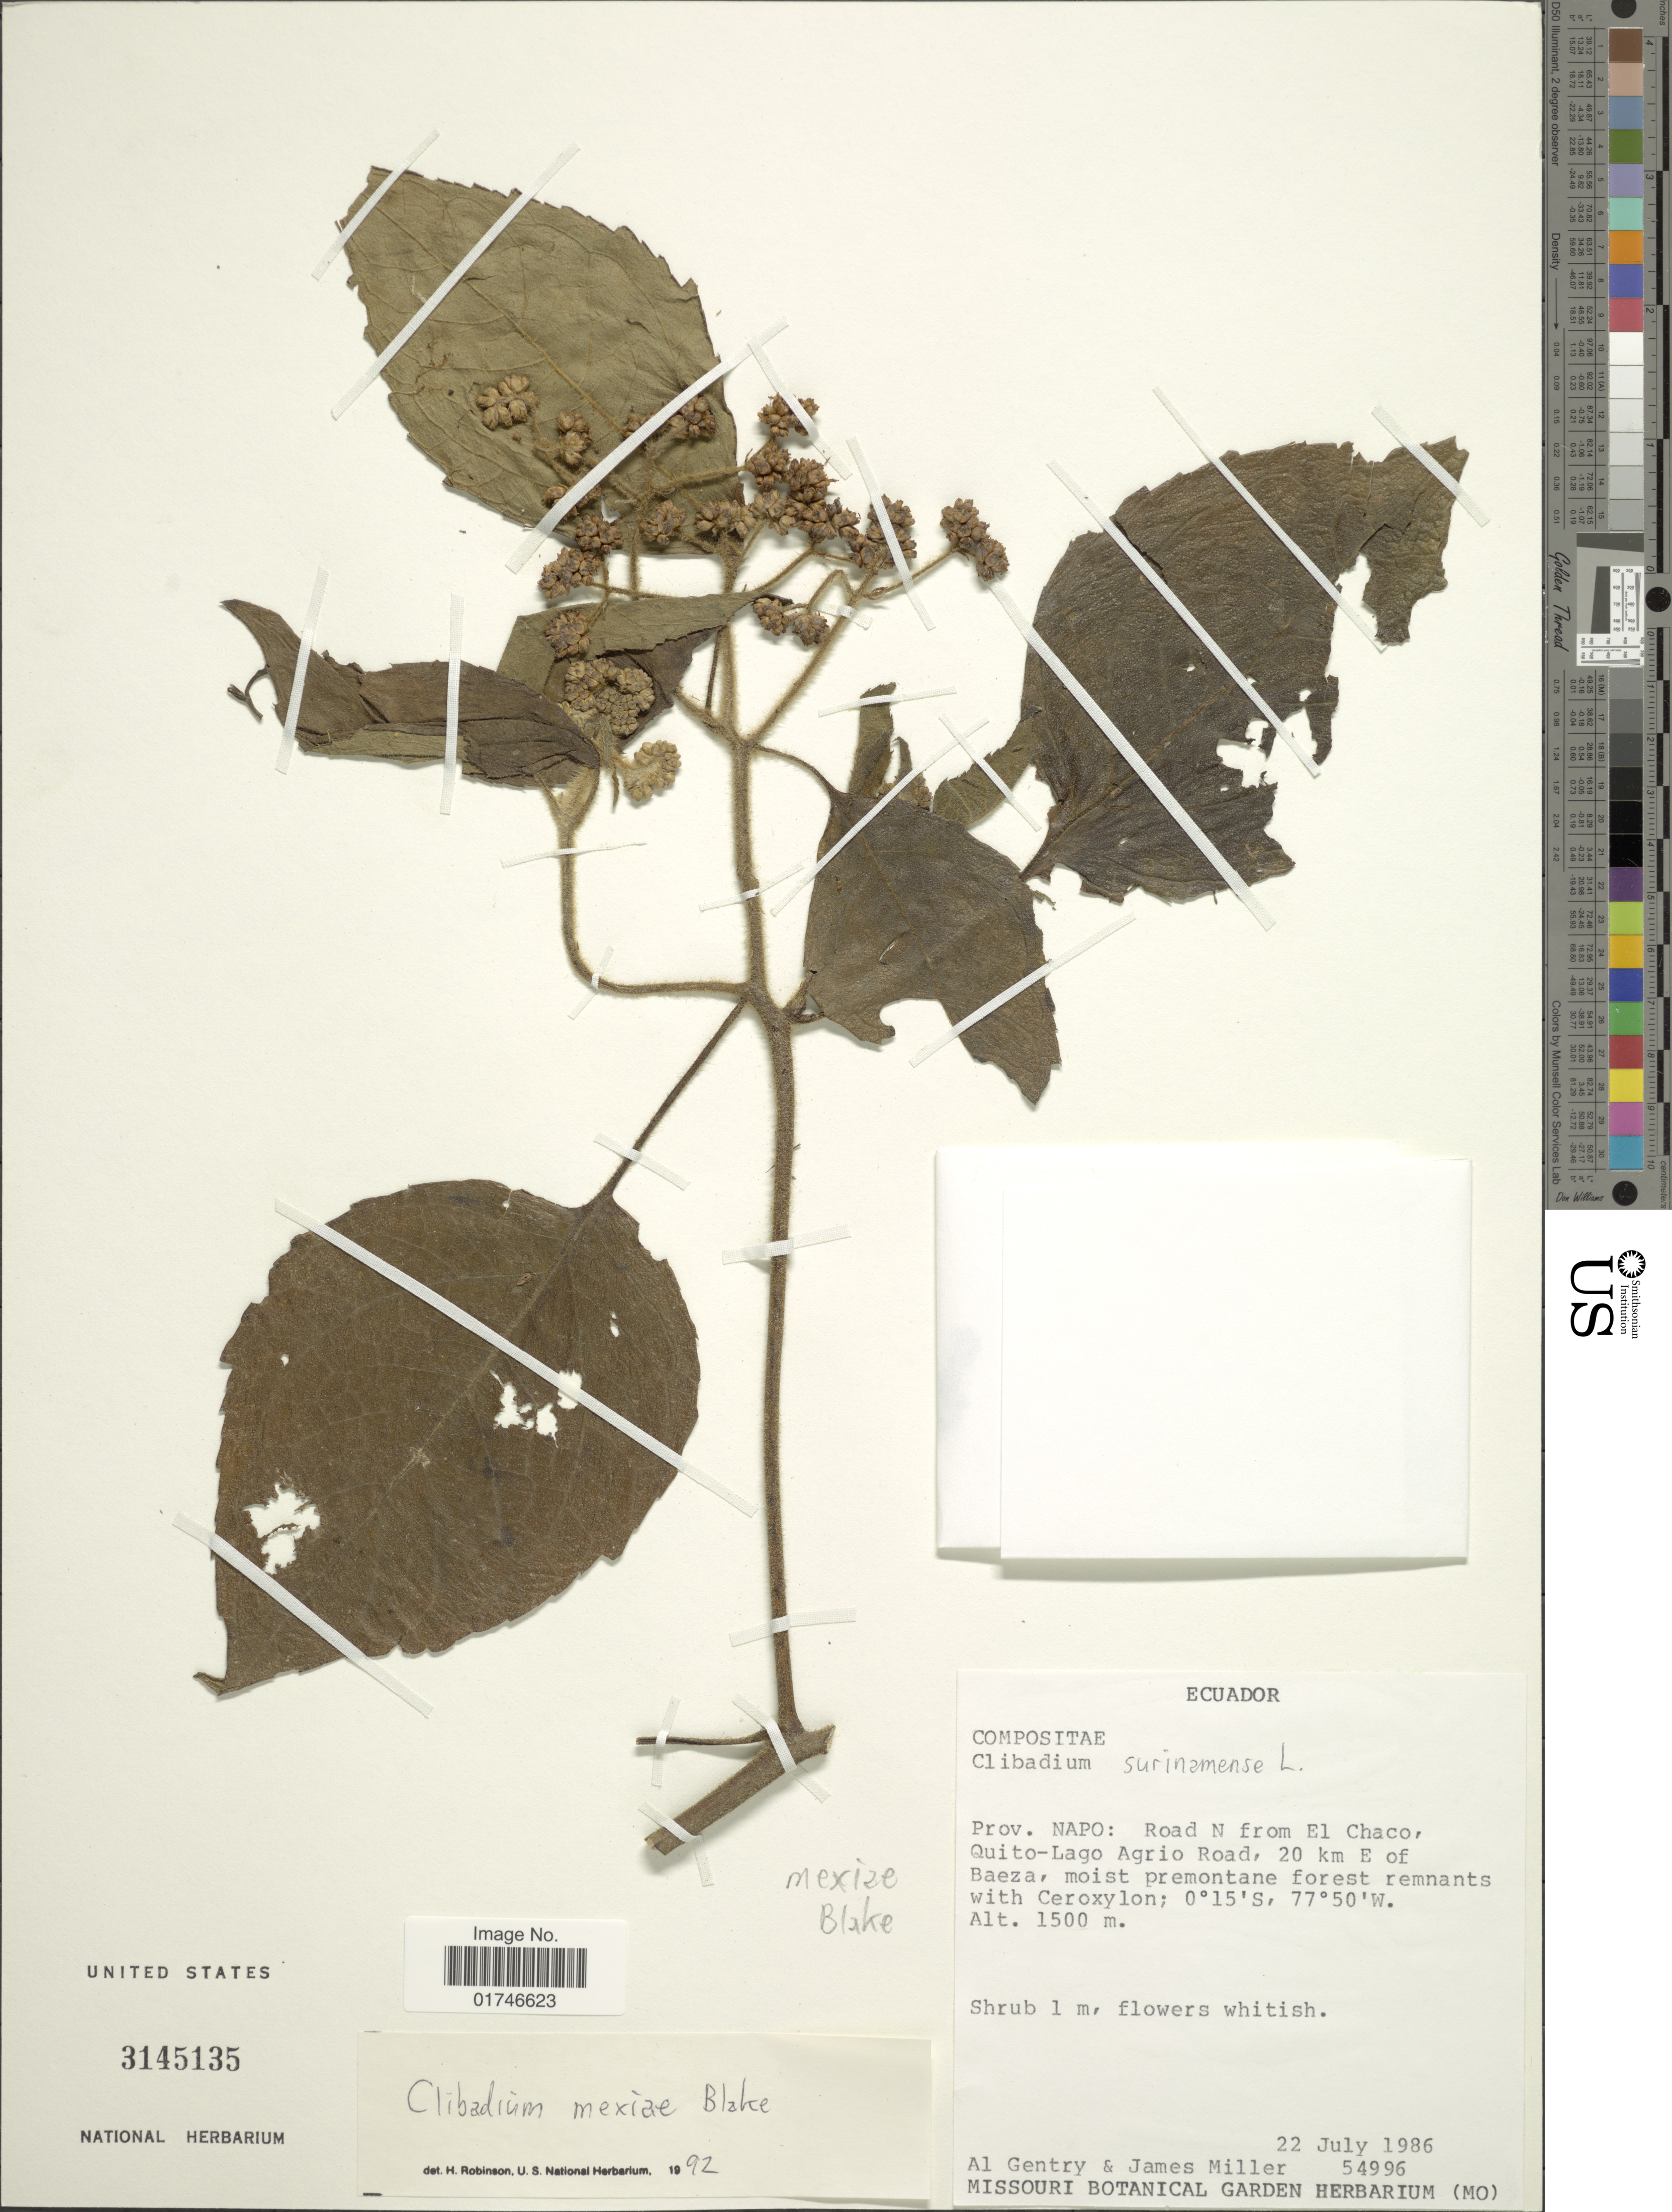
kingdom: Plantae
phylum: Tracheophyta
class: Magnoliopsida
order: Asterales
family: Asteraceae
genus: Clibadium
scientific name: Clibadium mexiae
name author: S.F. Blake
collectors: A. H. Gentry & J. S. Miller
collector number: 54996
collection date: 1986-07-22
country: Ecuador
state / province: Napo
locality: Prov. Napo: Road N from El Chaco Quito-Lago Agrio Road , 20 km E of Baeza.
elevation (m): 1500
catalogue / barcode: US 3145135